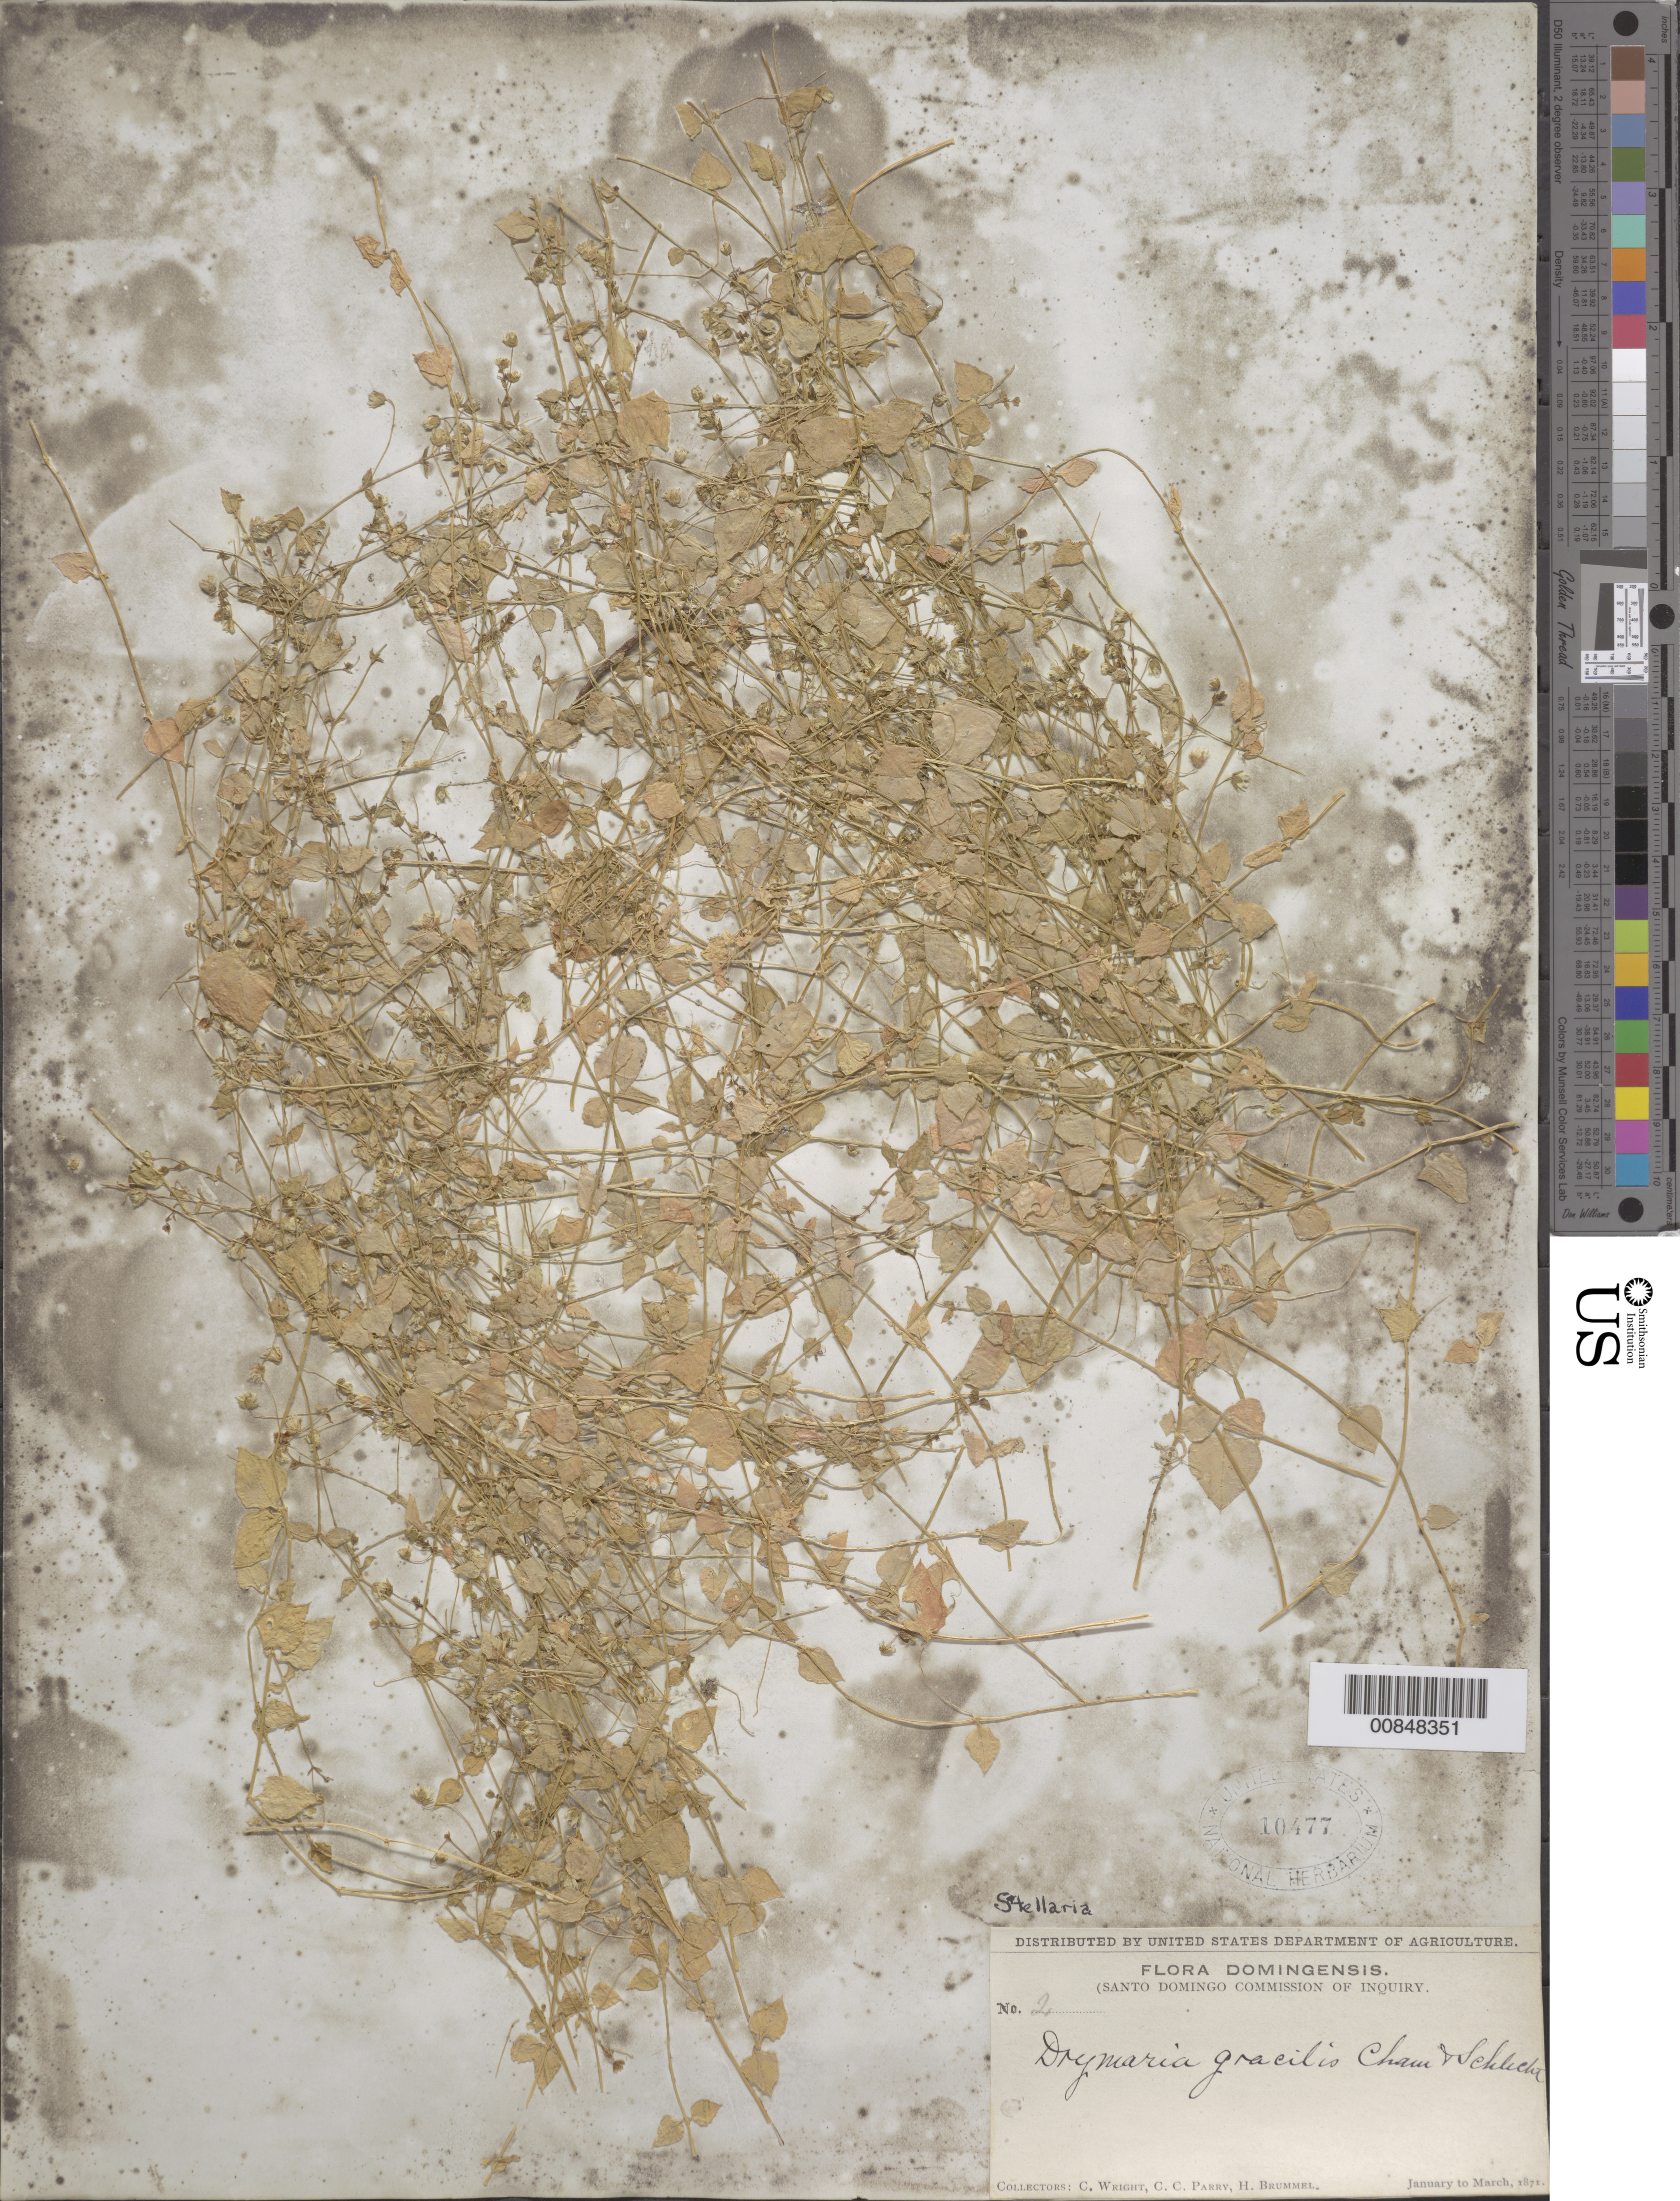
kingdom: Plantae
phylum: Tracheophyta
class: Magnoliopsida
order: Caryophyllales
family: Caryophyllaceae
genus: Stellaria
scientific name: Stellaria antillana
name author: Urb.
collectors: C. Wright, C. C. Parry & H. Brummel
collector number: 2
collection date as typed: Jan 1871 to -- Mar 1871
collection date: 1871-01/1871-03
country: Dominican Republic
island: Hispaniola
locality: Dominican Republic.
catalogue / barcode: US 10477